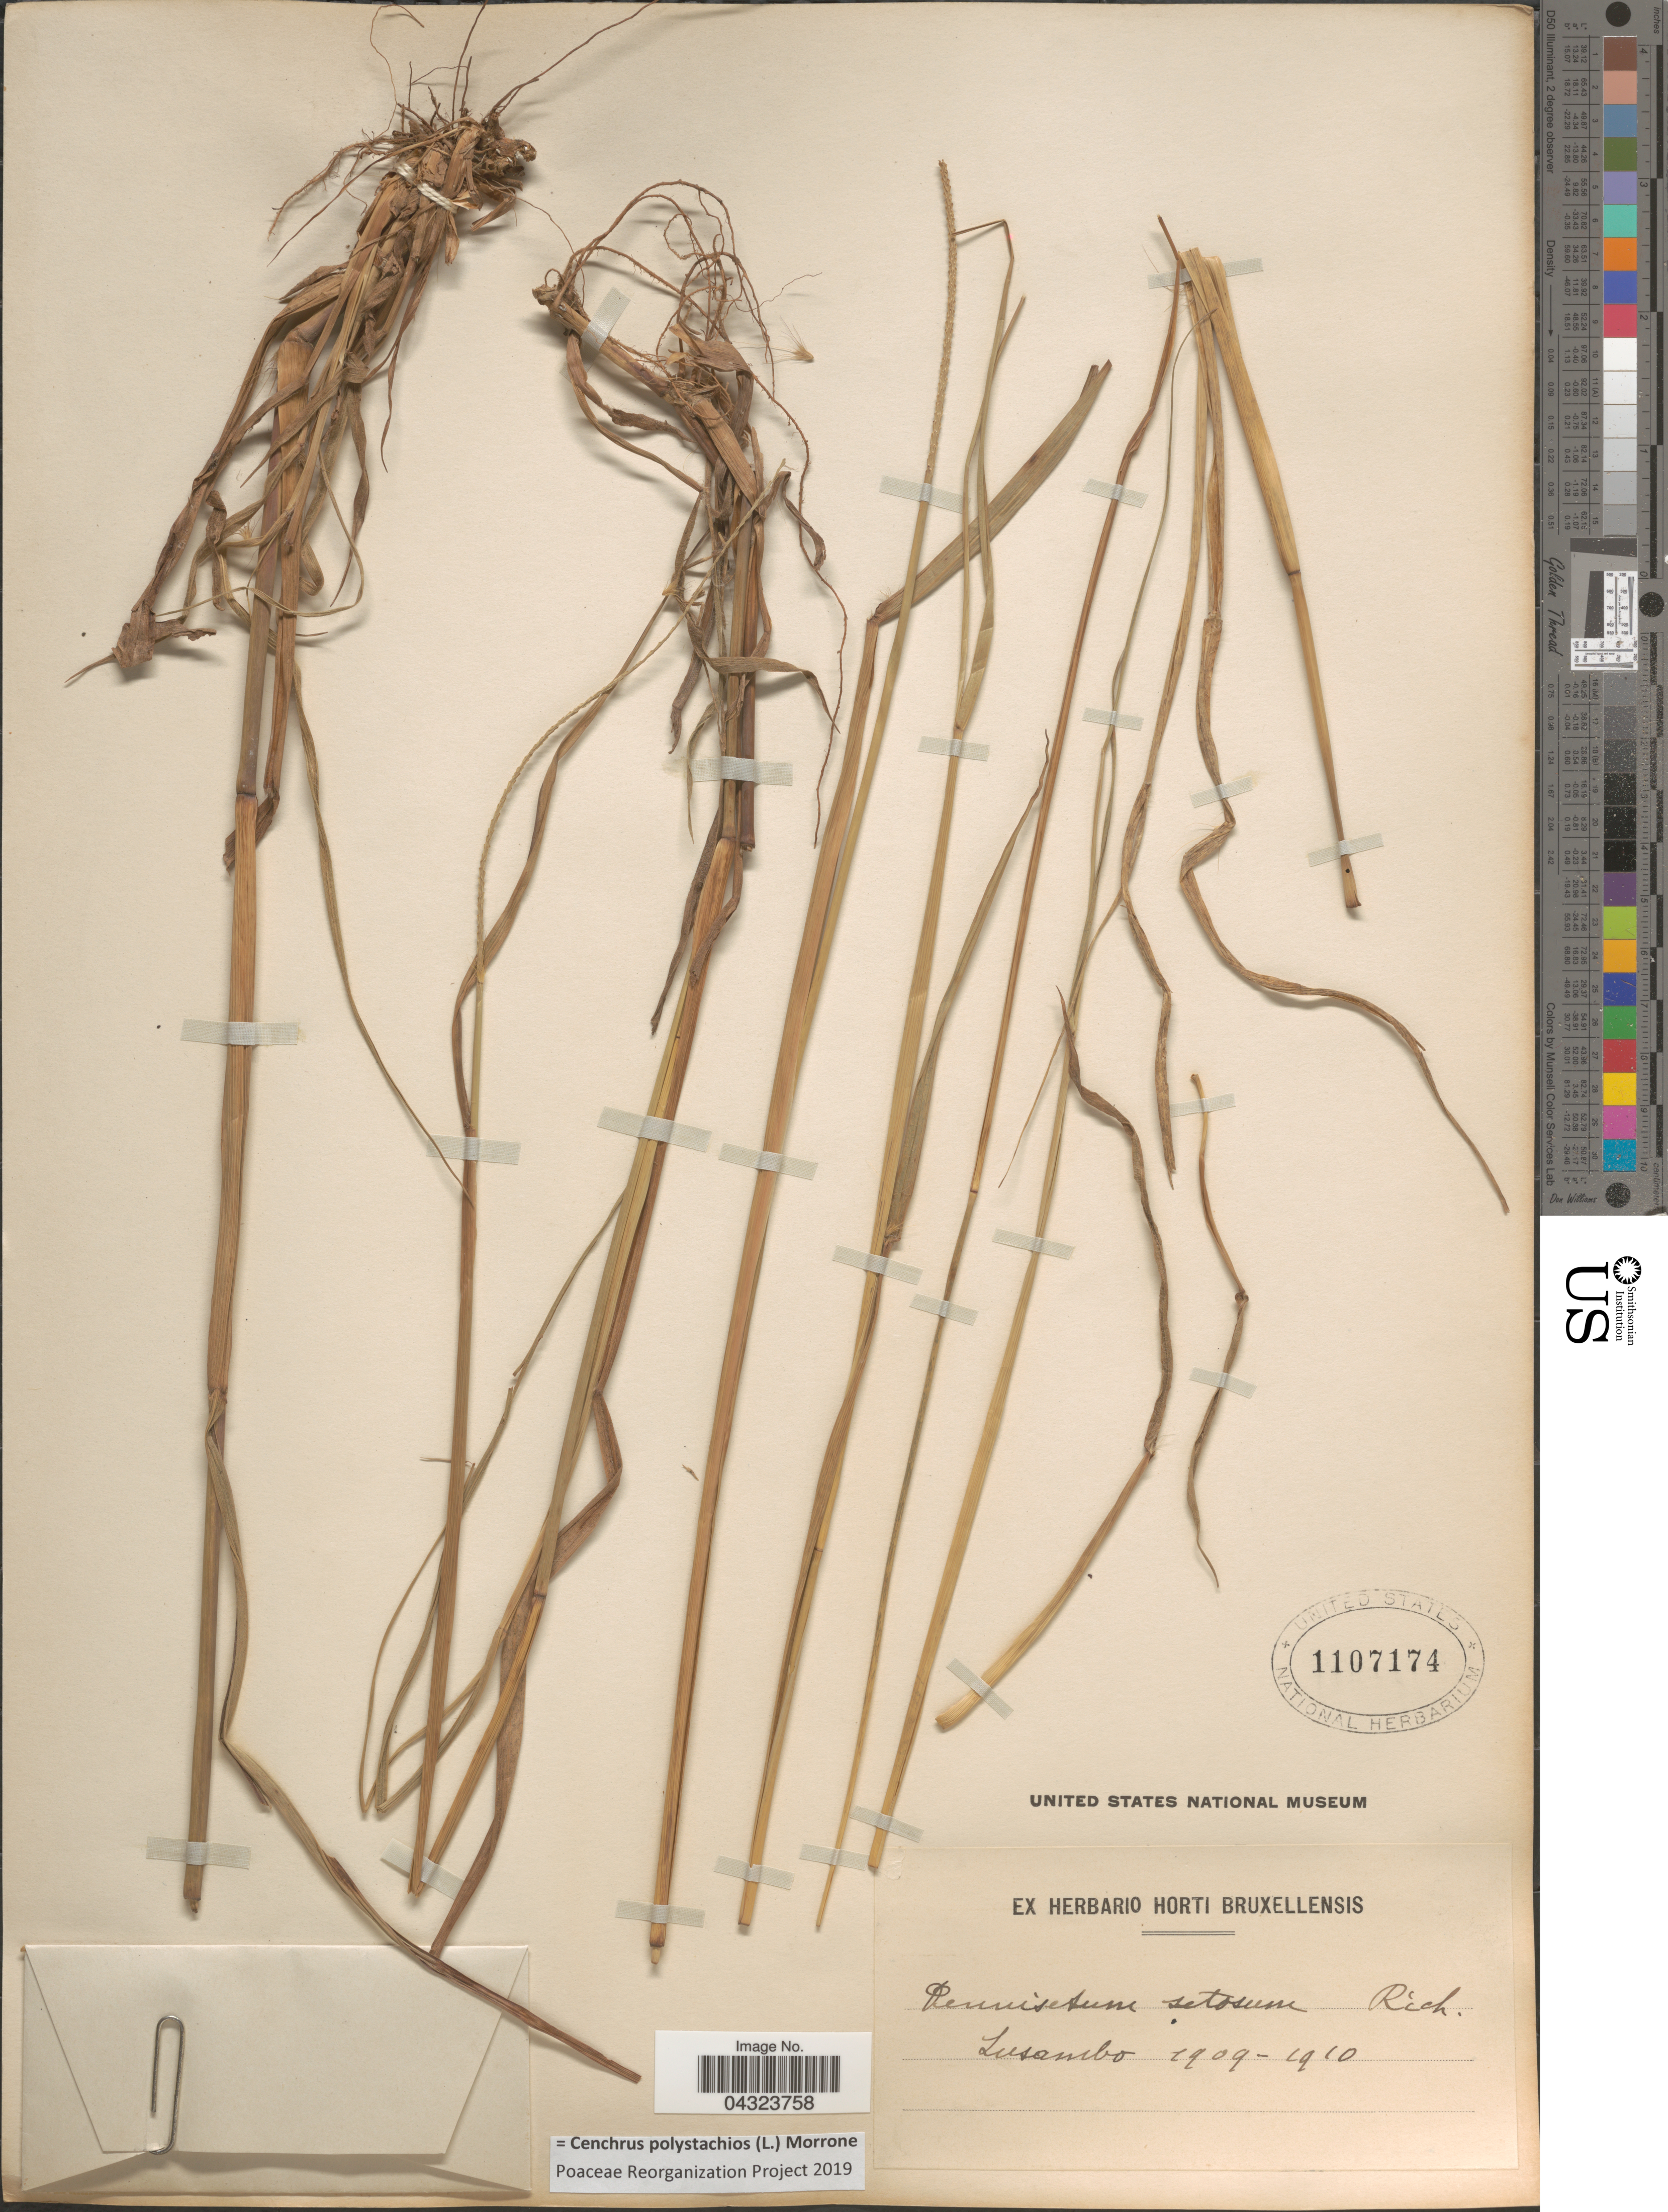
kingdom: Plantae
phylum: Tracheophyta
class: Liliopsida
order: Poales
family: Poaceae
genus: Cenchrus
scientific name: Cenchrus polystachios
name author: (L.) Morrone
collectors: ex herb. Horti Bruxellensis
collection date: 1909/1910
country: Congo, Democratic Republic of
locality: Lusambo.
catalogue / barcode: US 1107174